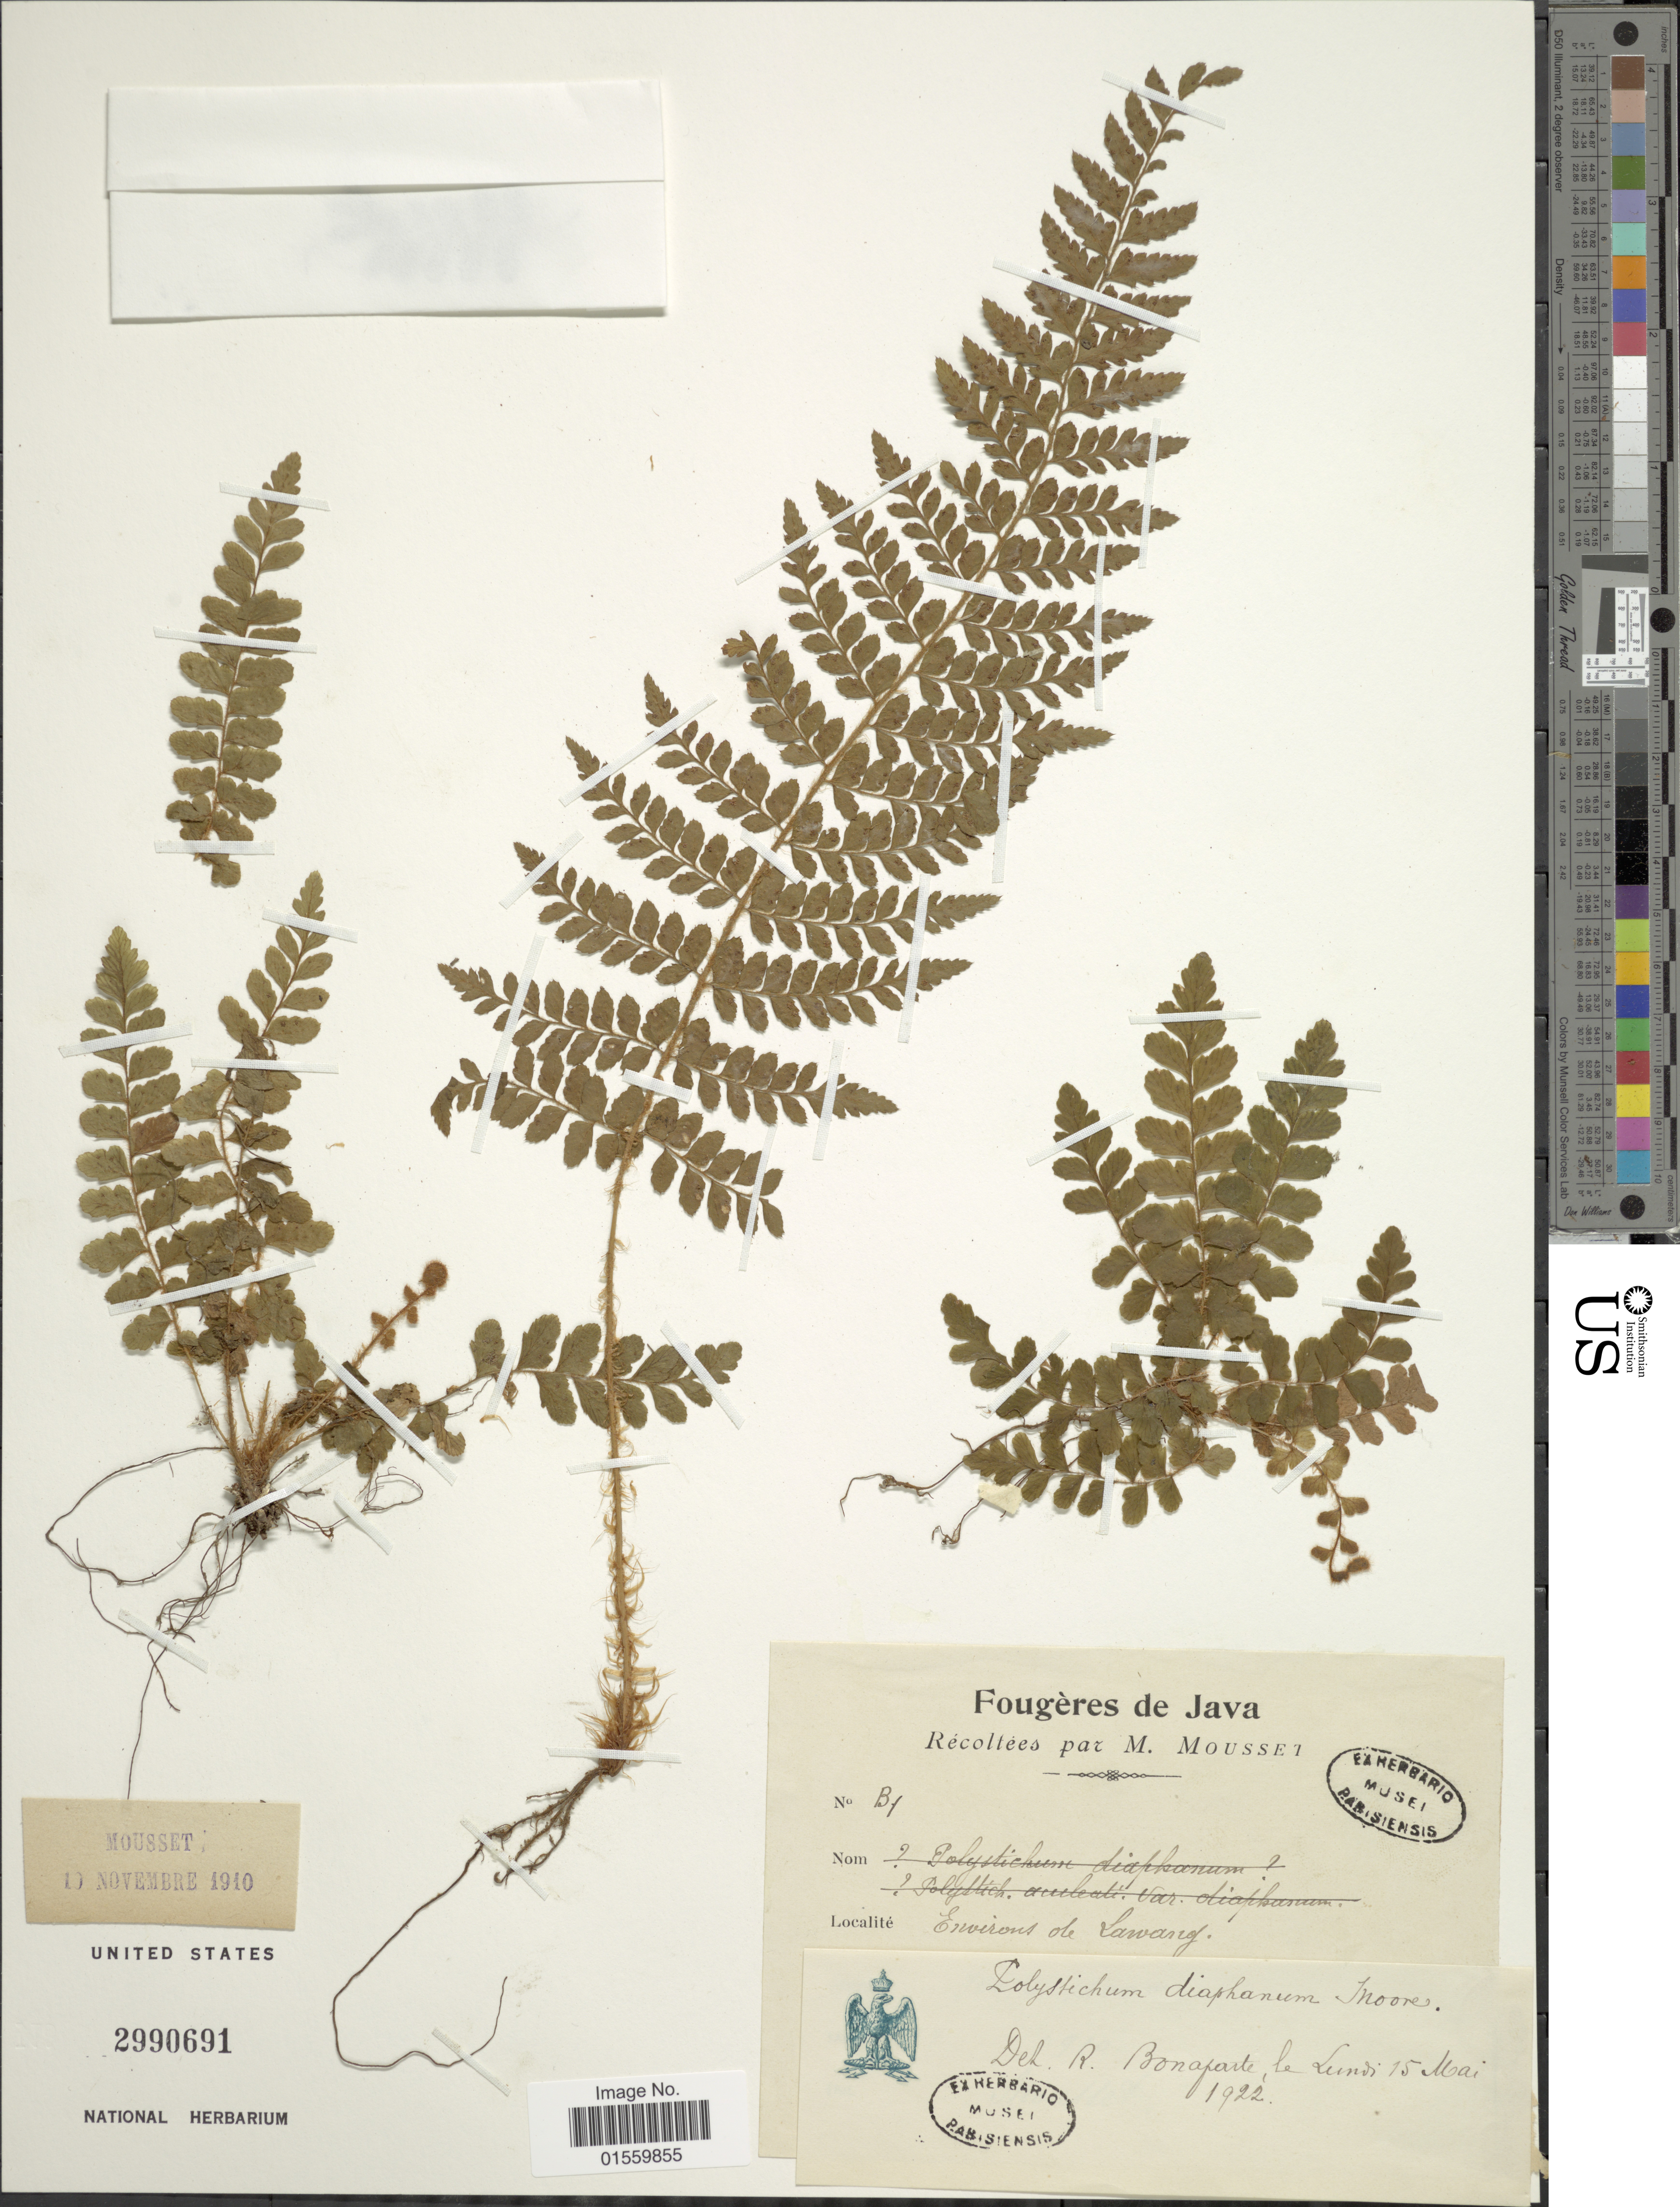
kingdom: Plantae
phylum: Tracheophyta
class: Polypodiopsida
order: Polypodiales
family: Dryopteridaceae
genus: Polystichum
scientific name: Polystichum diaphanum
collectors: M. Mousset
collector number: B1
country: Indonesia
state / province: Java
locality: Environs de Lawang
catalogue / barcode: US 2990691